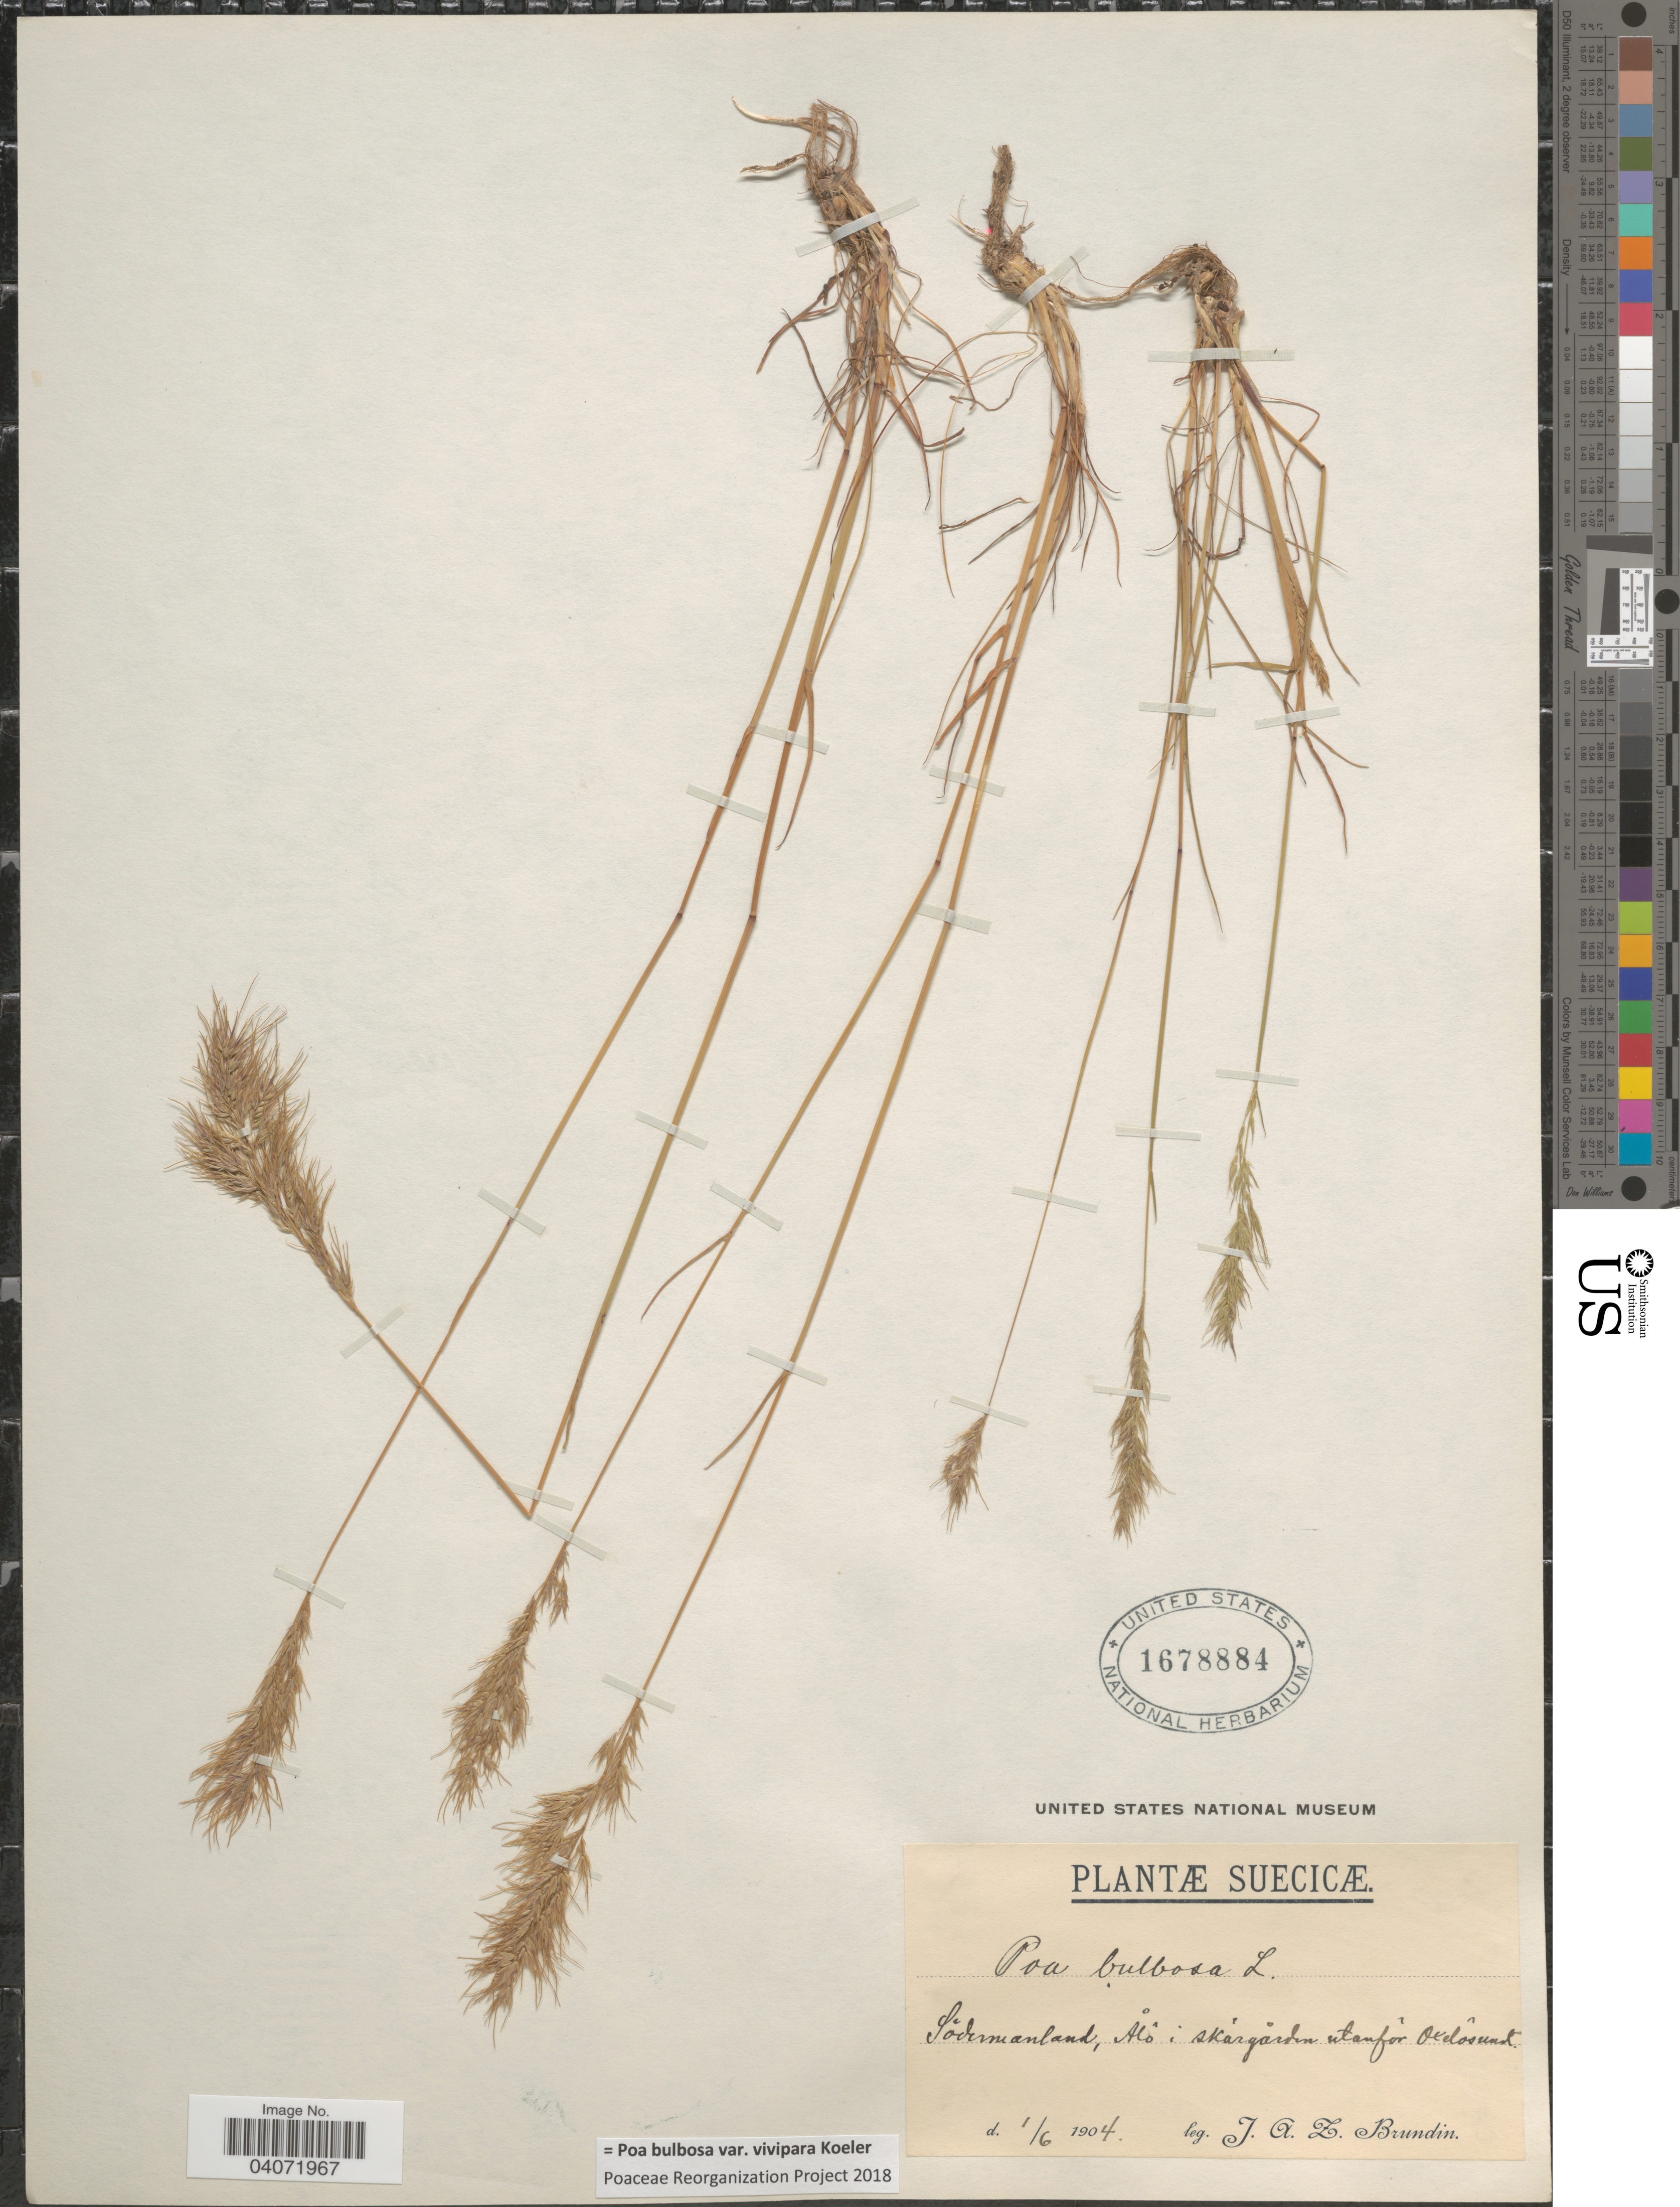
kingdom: Plantae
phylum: Tracheophyta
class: Liliopsida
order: Poales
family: Poaceae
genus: Poa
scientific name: Poa bulbosa subsp. bulbosa var. vivipara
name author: Koeler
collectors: J. Brundin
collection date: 1904-06-01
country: Sweden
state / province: Sodermanland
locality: Suecicæ. Södermanland, Ålô; Skárgården utanfôr Oxelôsund.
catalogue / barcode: US 1678884